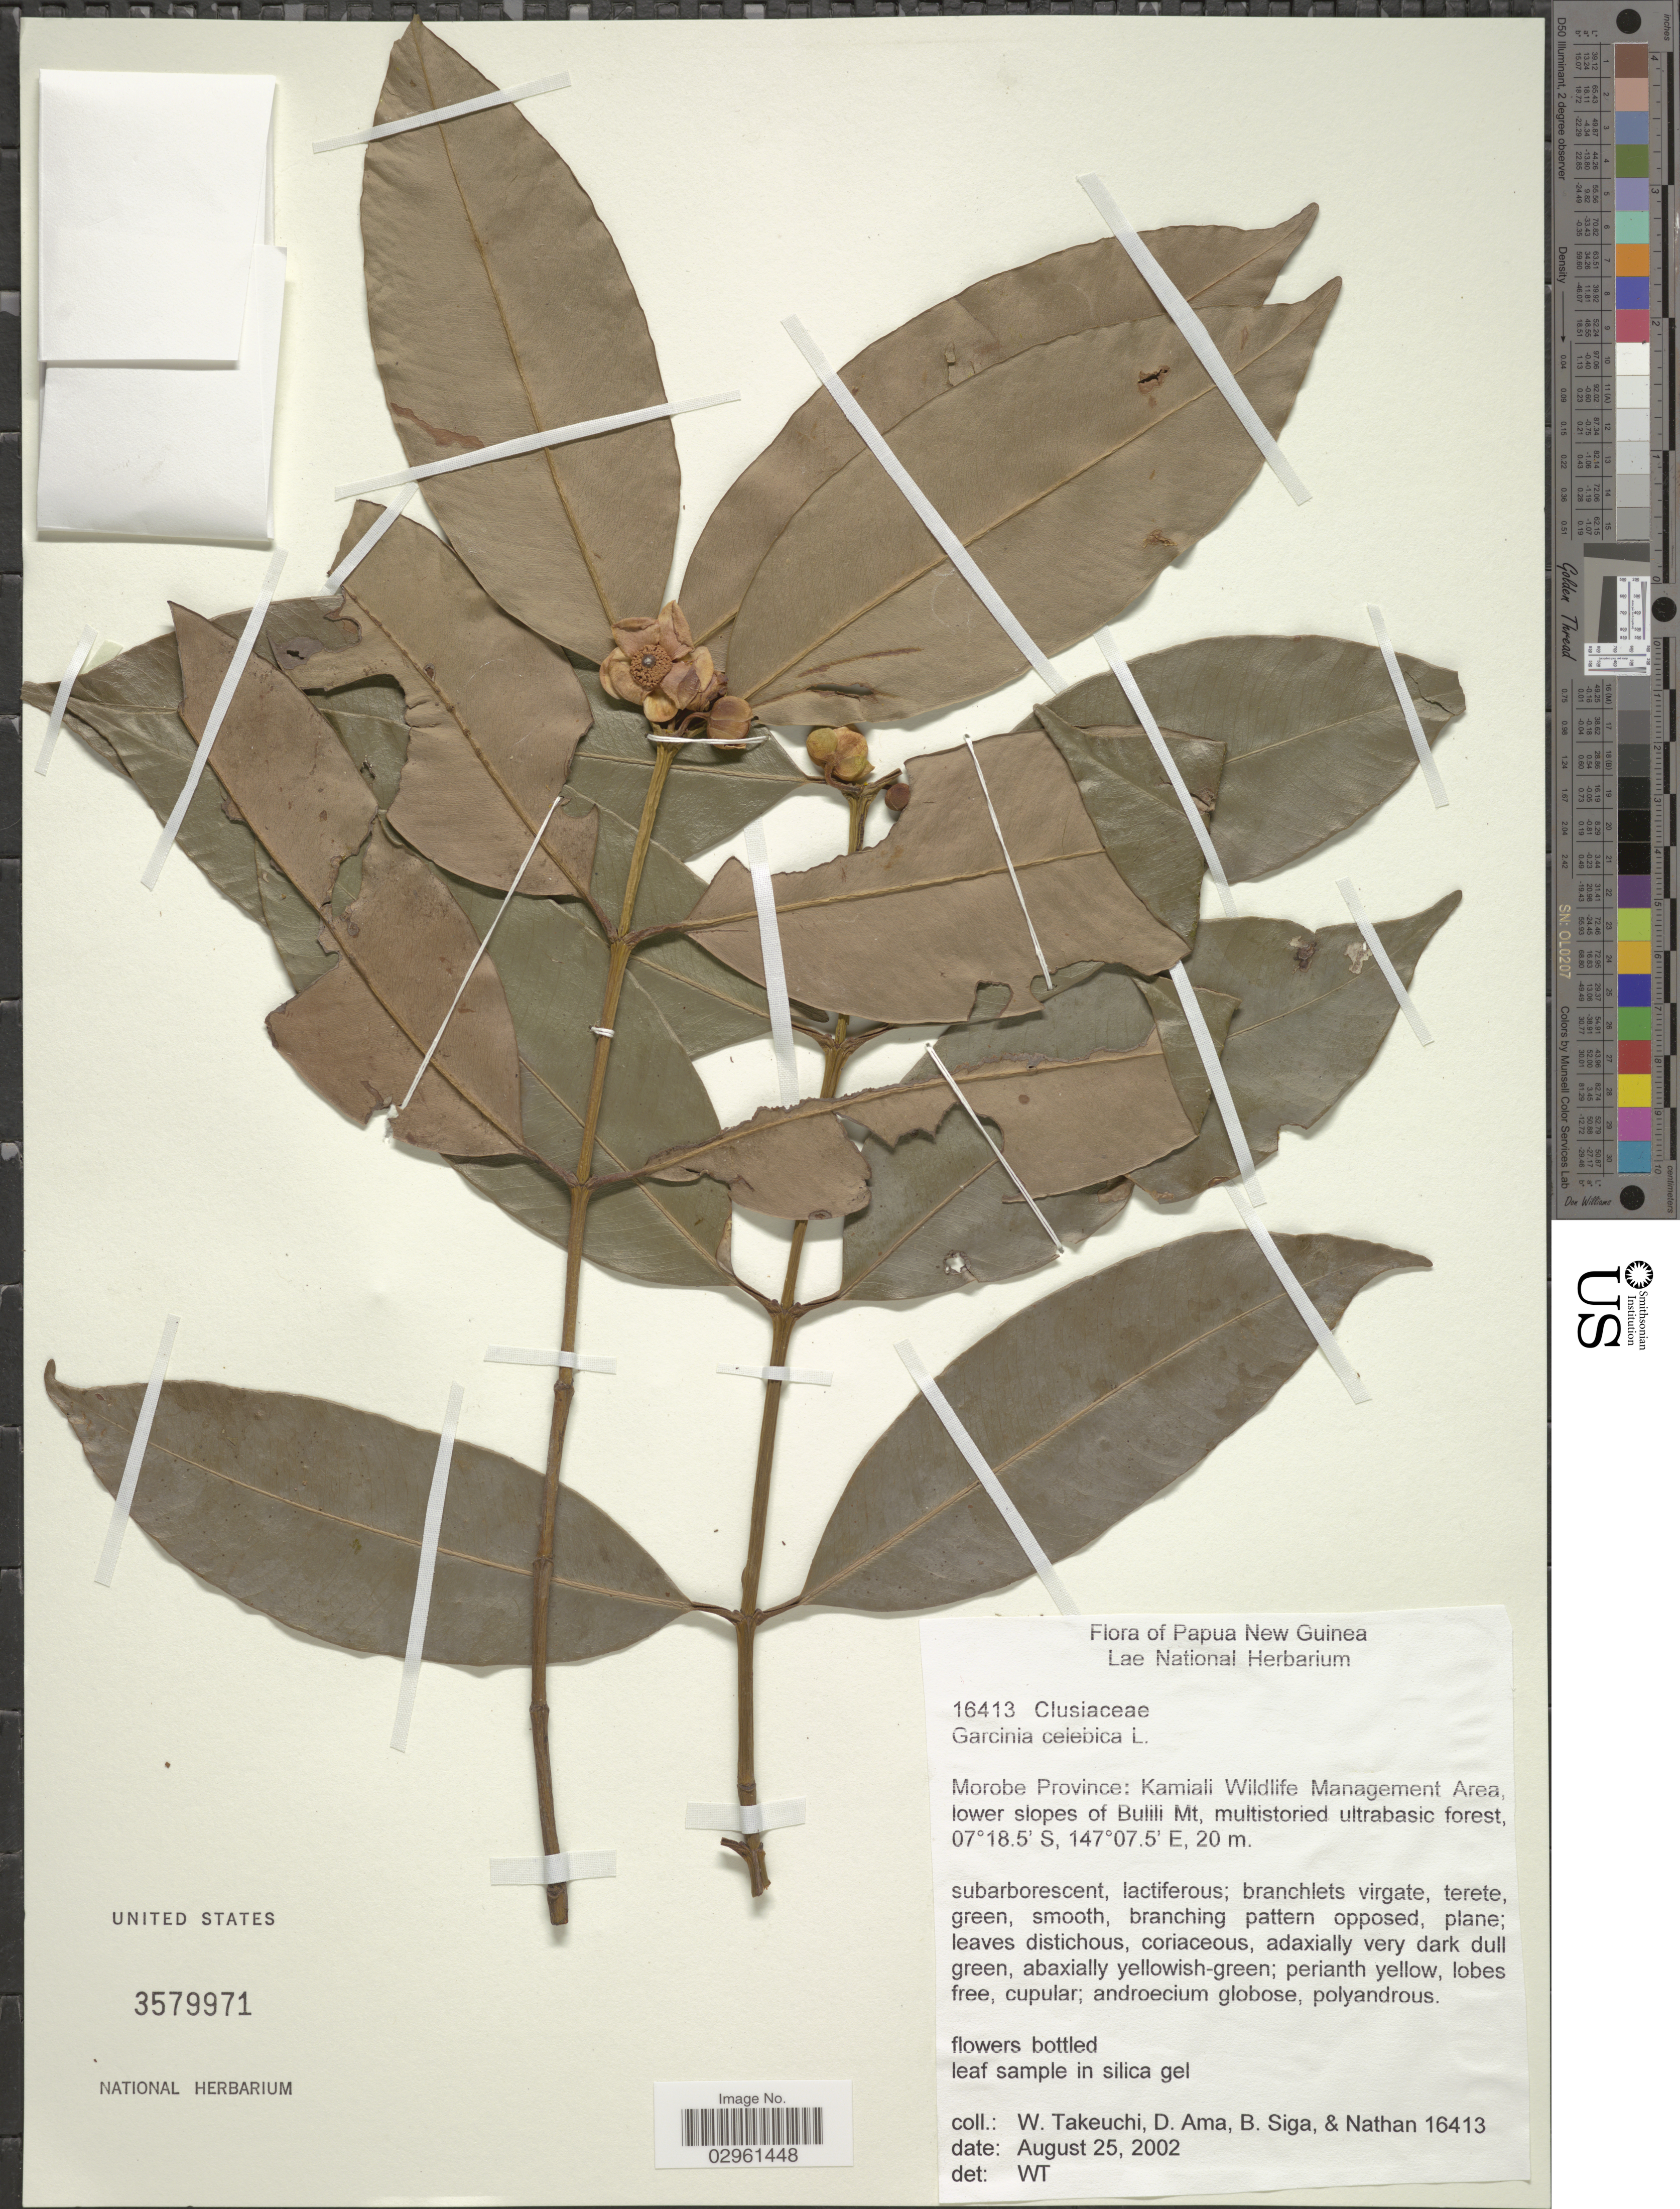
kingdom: Plantae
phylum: Tracheophyta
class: Magnoliopsida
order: Malpighiales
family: Clusiaceae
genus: Garcinia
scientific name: Garcinia celebica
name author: L.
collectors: W. Takeuchi, D. Ama, B. Siga & -. Nathan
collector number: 16413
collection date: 2002-08-25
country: Papua New Guinea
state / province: Morobe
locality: Kamiali Wildlife Management Area, lower slopes of Bulili Mt, multistoried ultrabasic forest.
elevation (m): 20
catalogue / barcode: US 3579971